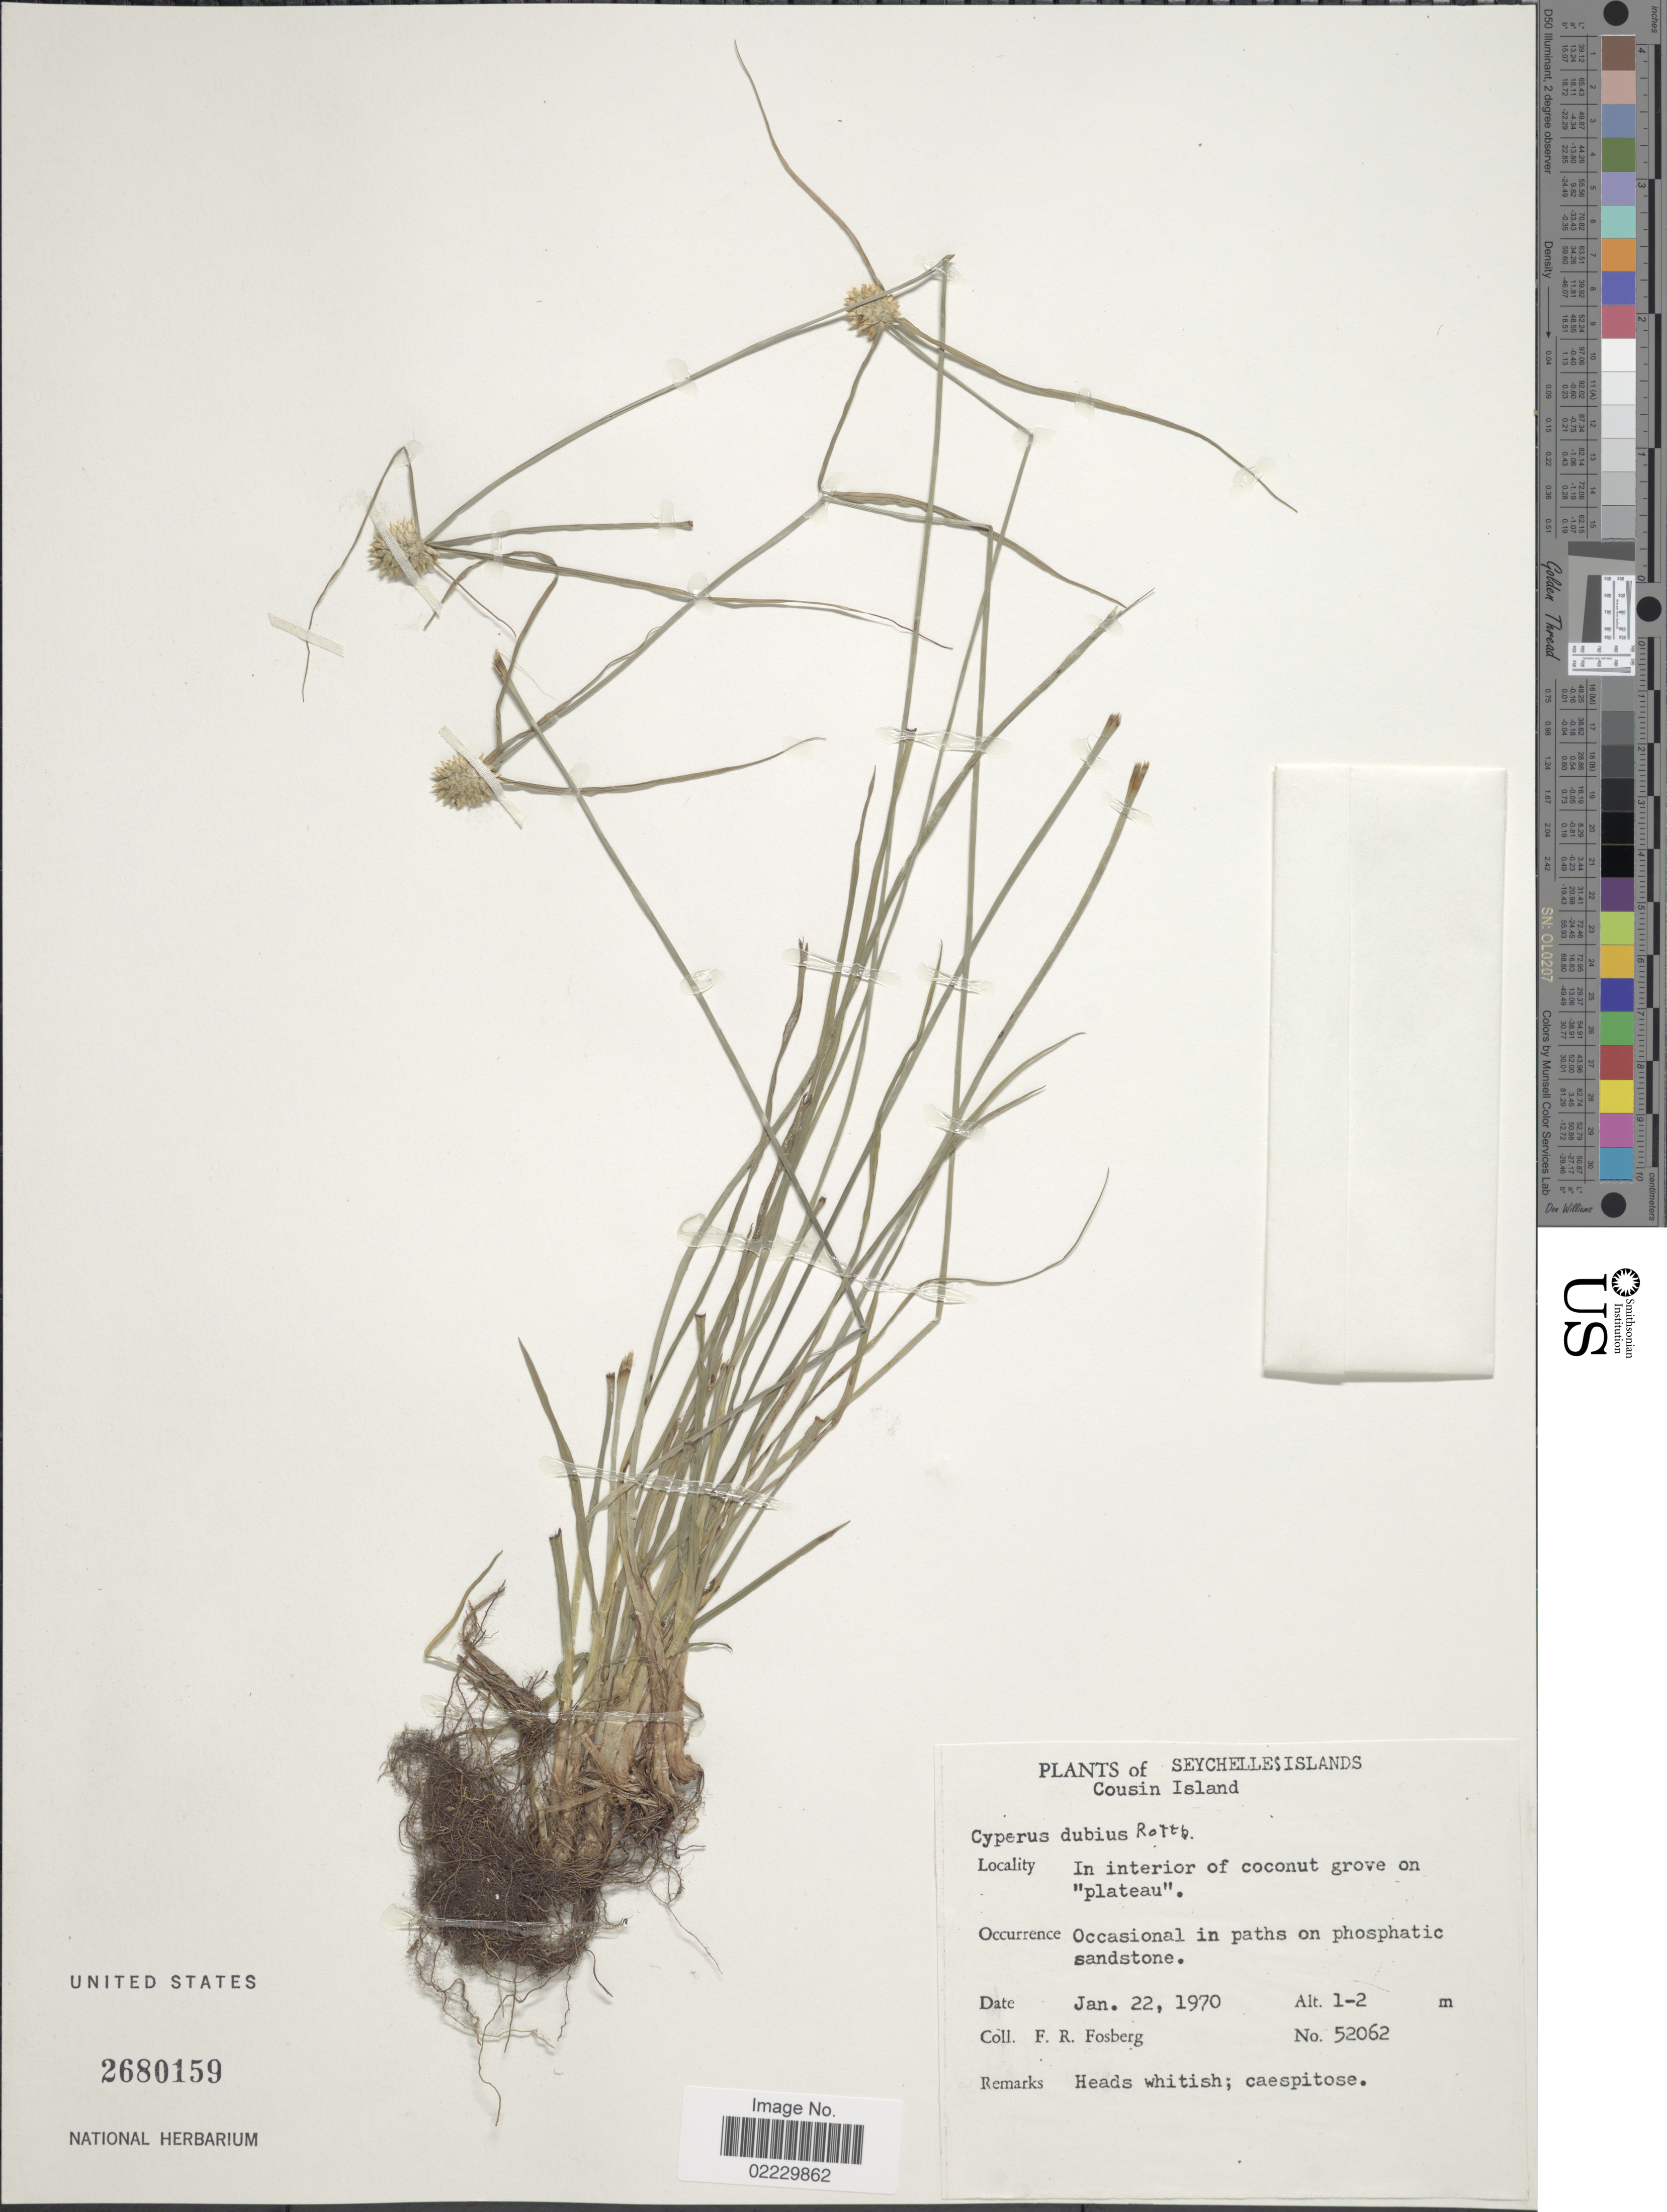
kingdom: Plantae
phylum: Tracheophyta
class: Liliopsida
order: Poales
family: Cyperaceae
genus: Cyperus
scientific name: Cyperus dubius Rottb. var. dubius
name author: Rottb.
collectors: F. R. Fosberg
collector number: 52062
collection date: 1970-01-22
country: Seychelles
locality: Seychelles Islands, Cousin Island. In interior of coconut grove on "plateau"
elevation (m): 1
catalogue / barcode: US 2680159